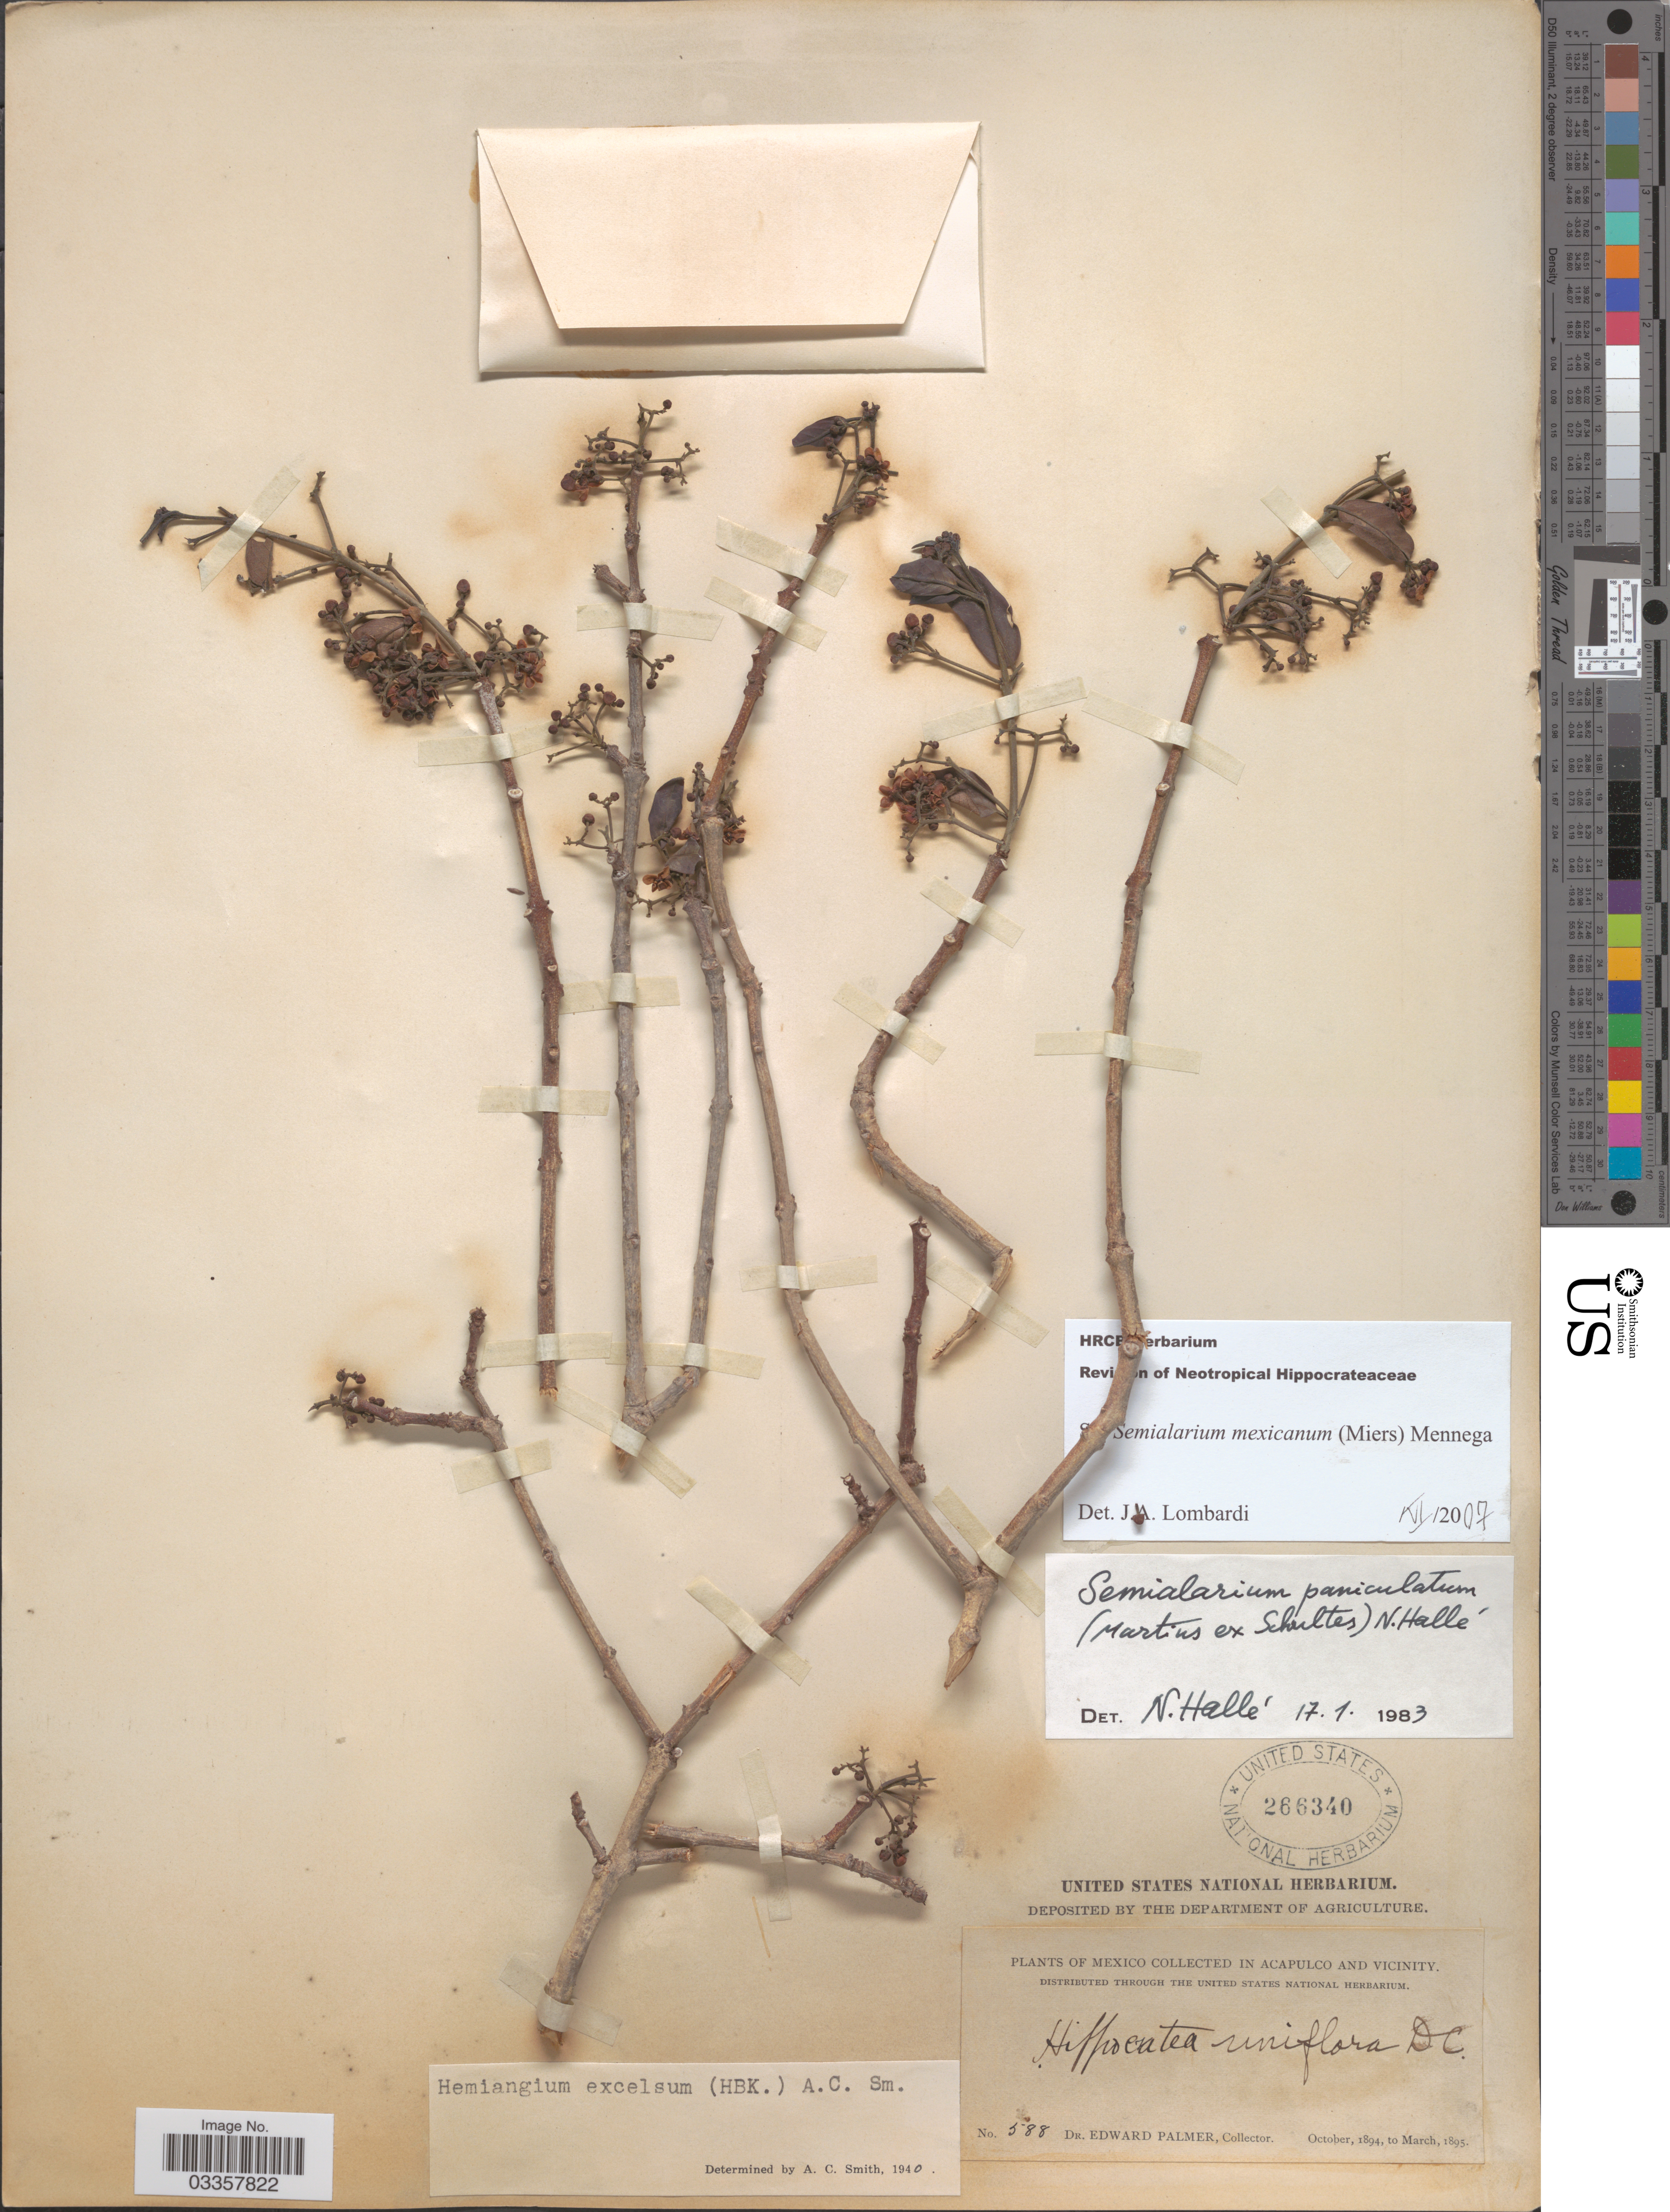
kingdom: Plantae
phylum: Tracheophyta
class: Magnoliopsida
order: Celastrales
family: Celastraceae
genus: Semialarium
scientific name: Semialarium mexicanum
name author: (Miers) Mennega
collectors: E. Palmer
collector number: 588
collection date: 1894-10/1895-03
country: Mexico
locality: Acapulco and vicinity.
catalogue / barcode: US 266340